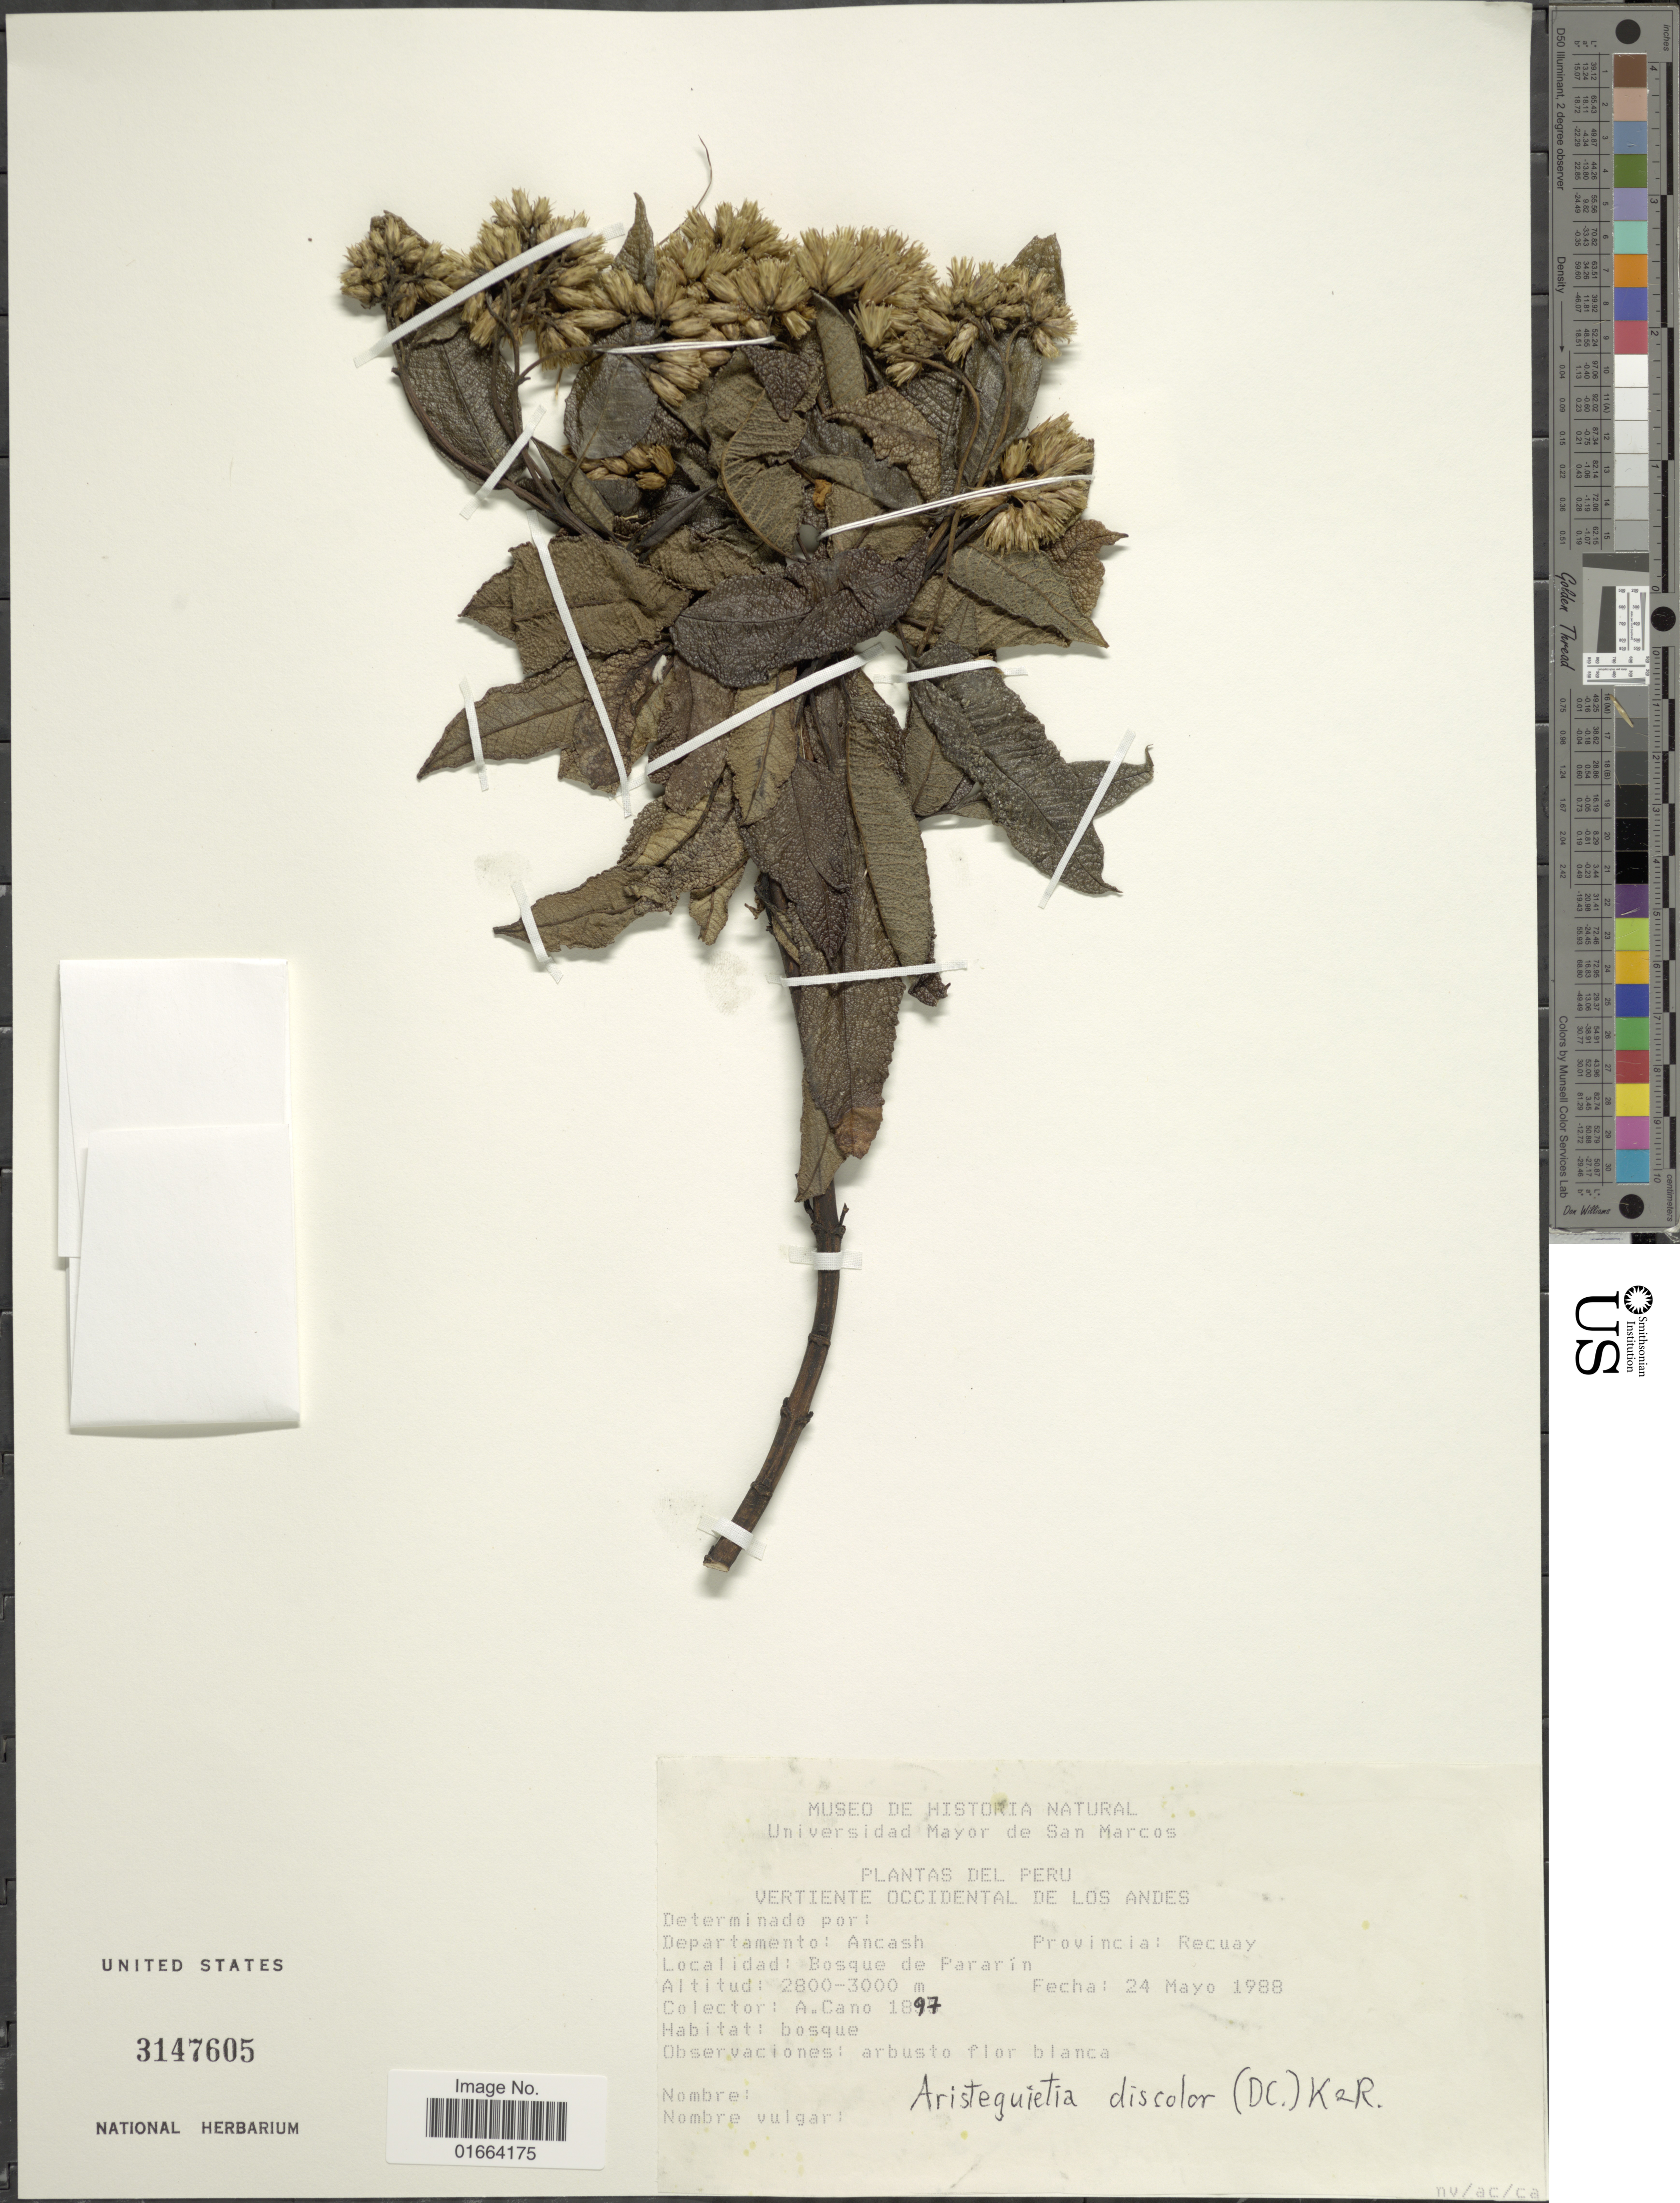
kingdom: Plantae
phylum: Tracheophyta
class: Magnoliopsida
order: Asterales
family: Asteraceae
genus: Aristeguietia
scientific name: Aristeguietia discolor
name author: (DC.) R.M. King & H. Rob.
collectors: A. Cano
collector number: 1897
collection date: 1988-05-24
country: Peru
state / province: Ancash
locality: Provincia: Recuay. Bosque de Pararín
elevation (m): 2800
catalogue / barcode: US 3147605